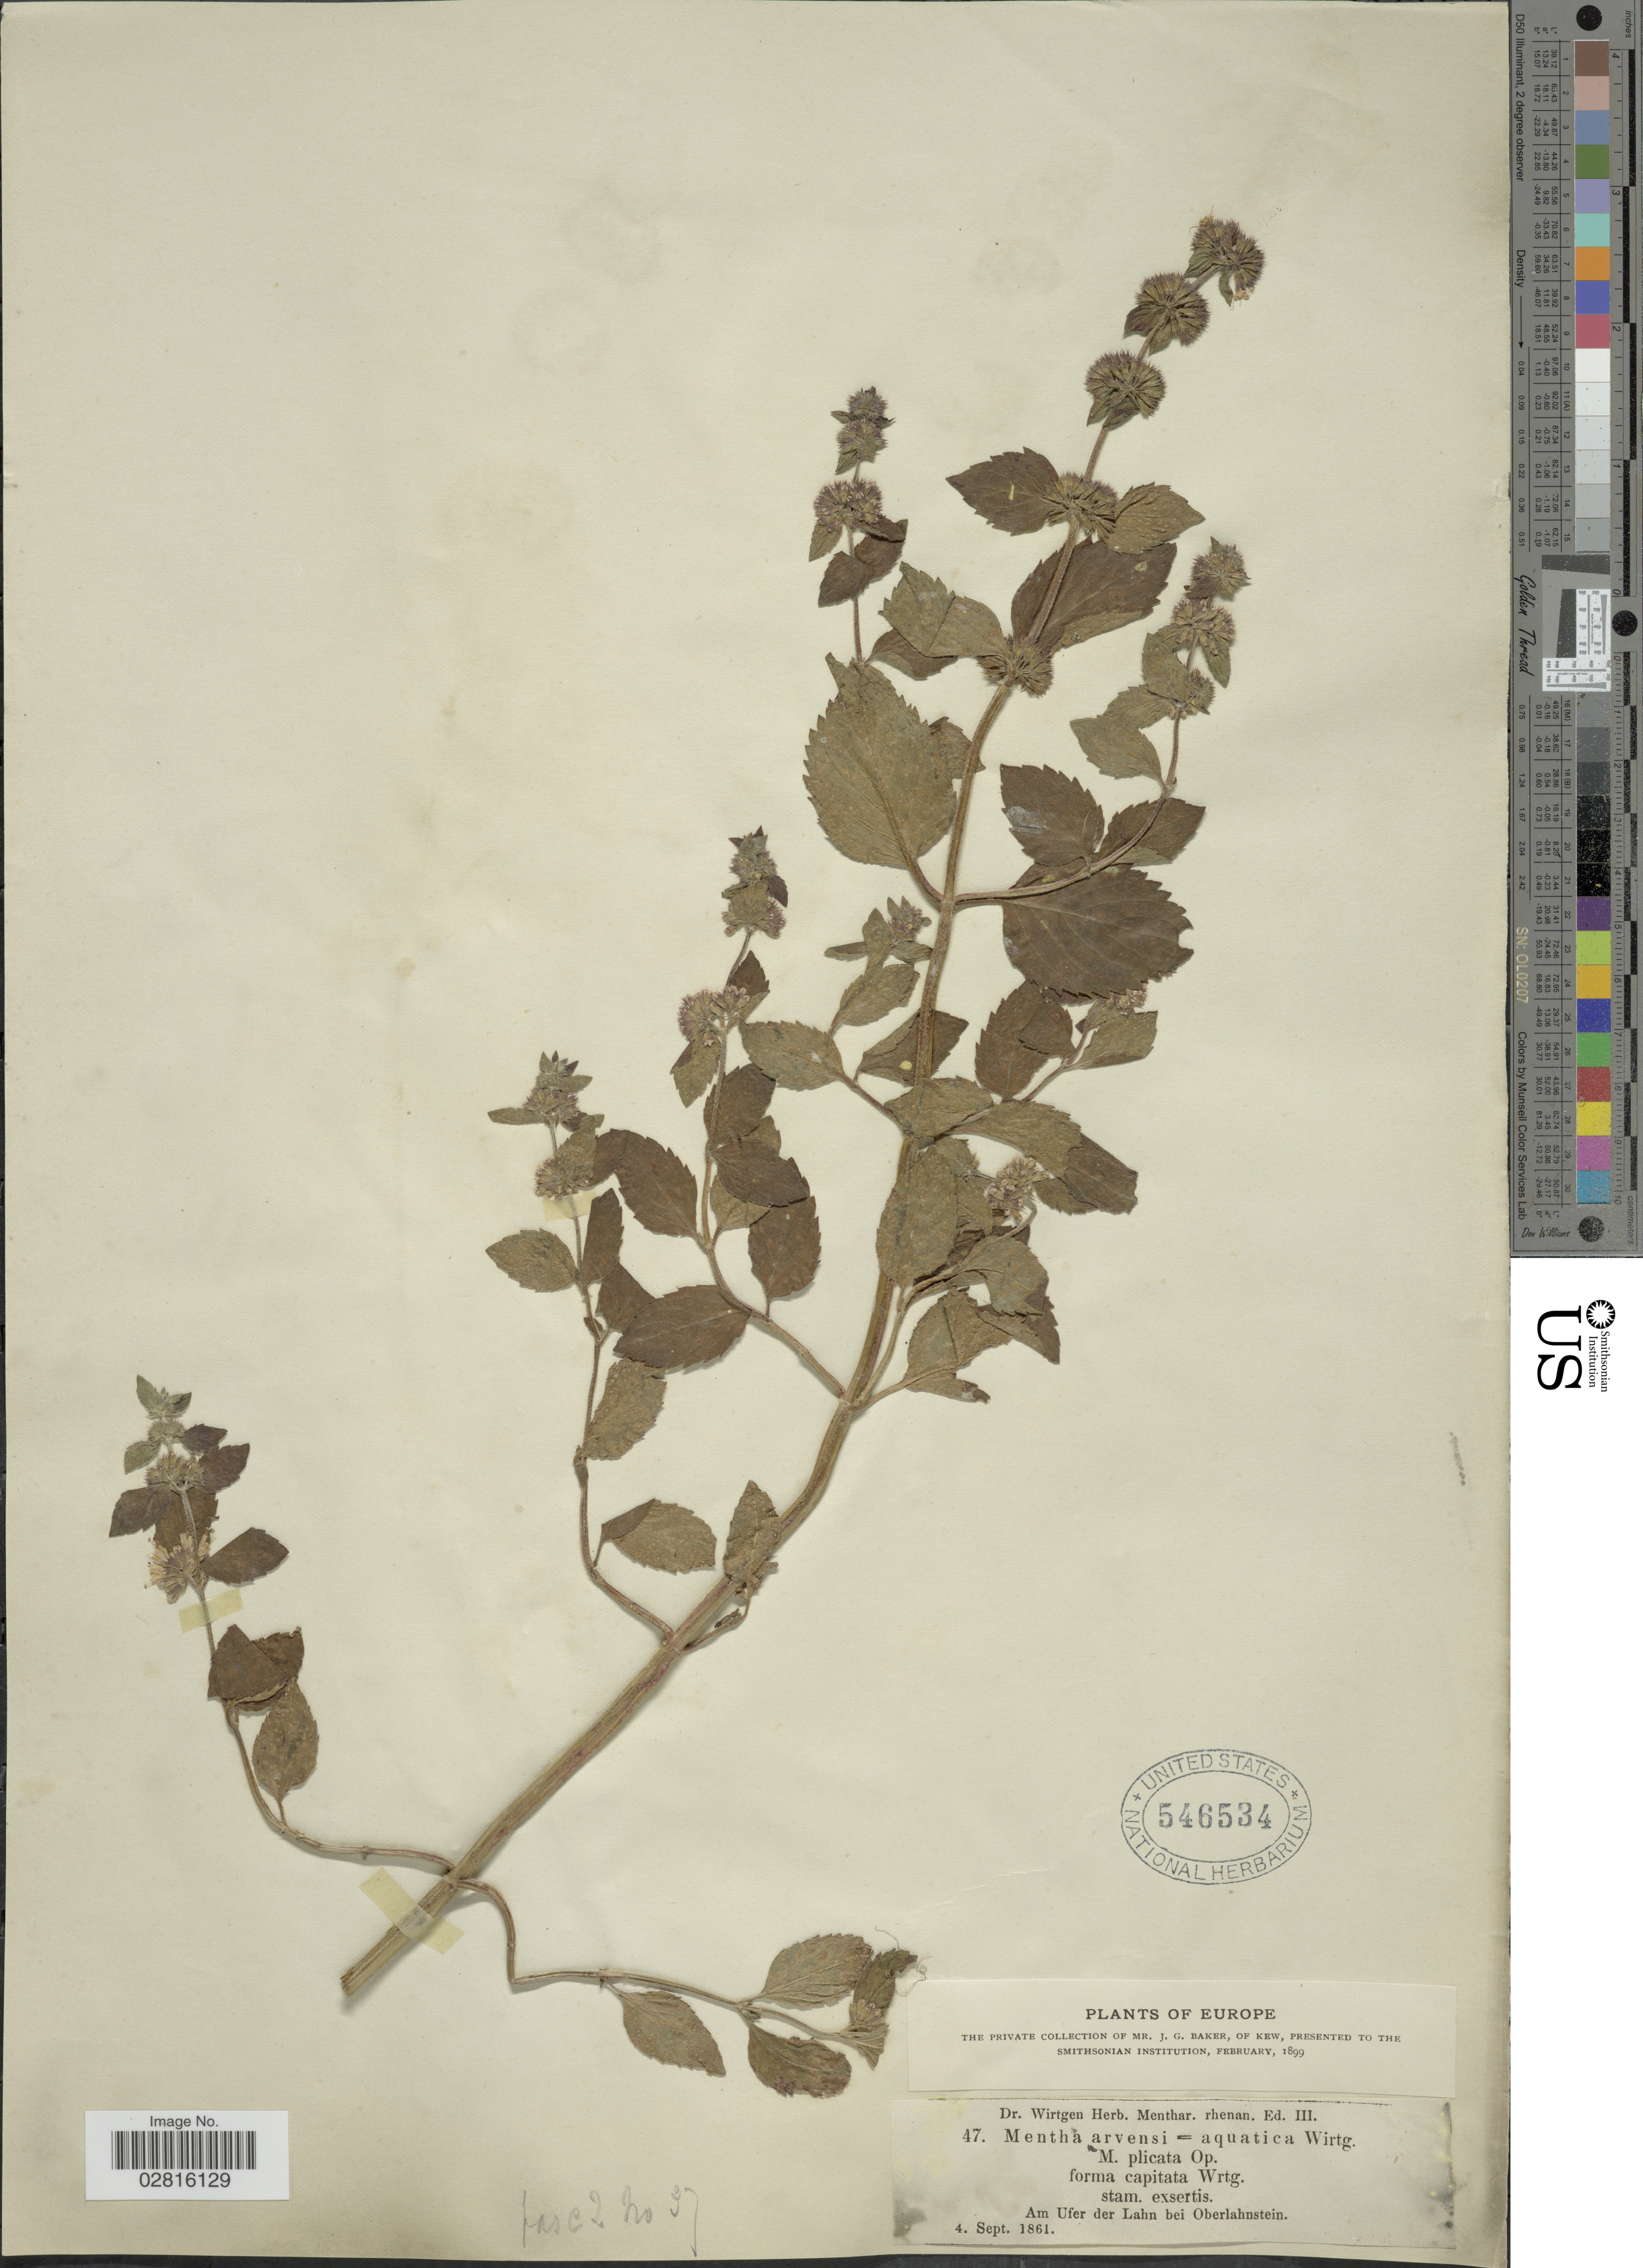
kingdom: Plantae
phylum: Tracheophyta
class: Magnoliopsida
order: Lamiales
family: Lamiaceae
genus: Mentha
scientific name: Mentha aquatica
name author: L.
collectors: Wirtgen, --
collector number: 47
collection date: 1861-09-04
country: Germany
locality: Am Ufer der Lahn bei Oberlahnstein. Europe.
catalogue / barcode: US 546534